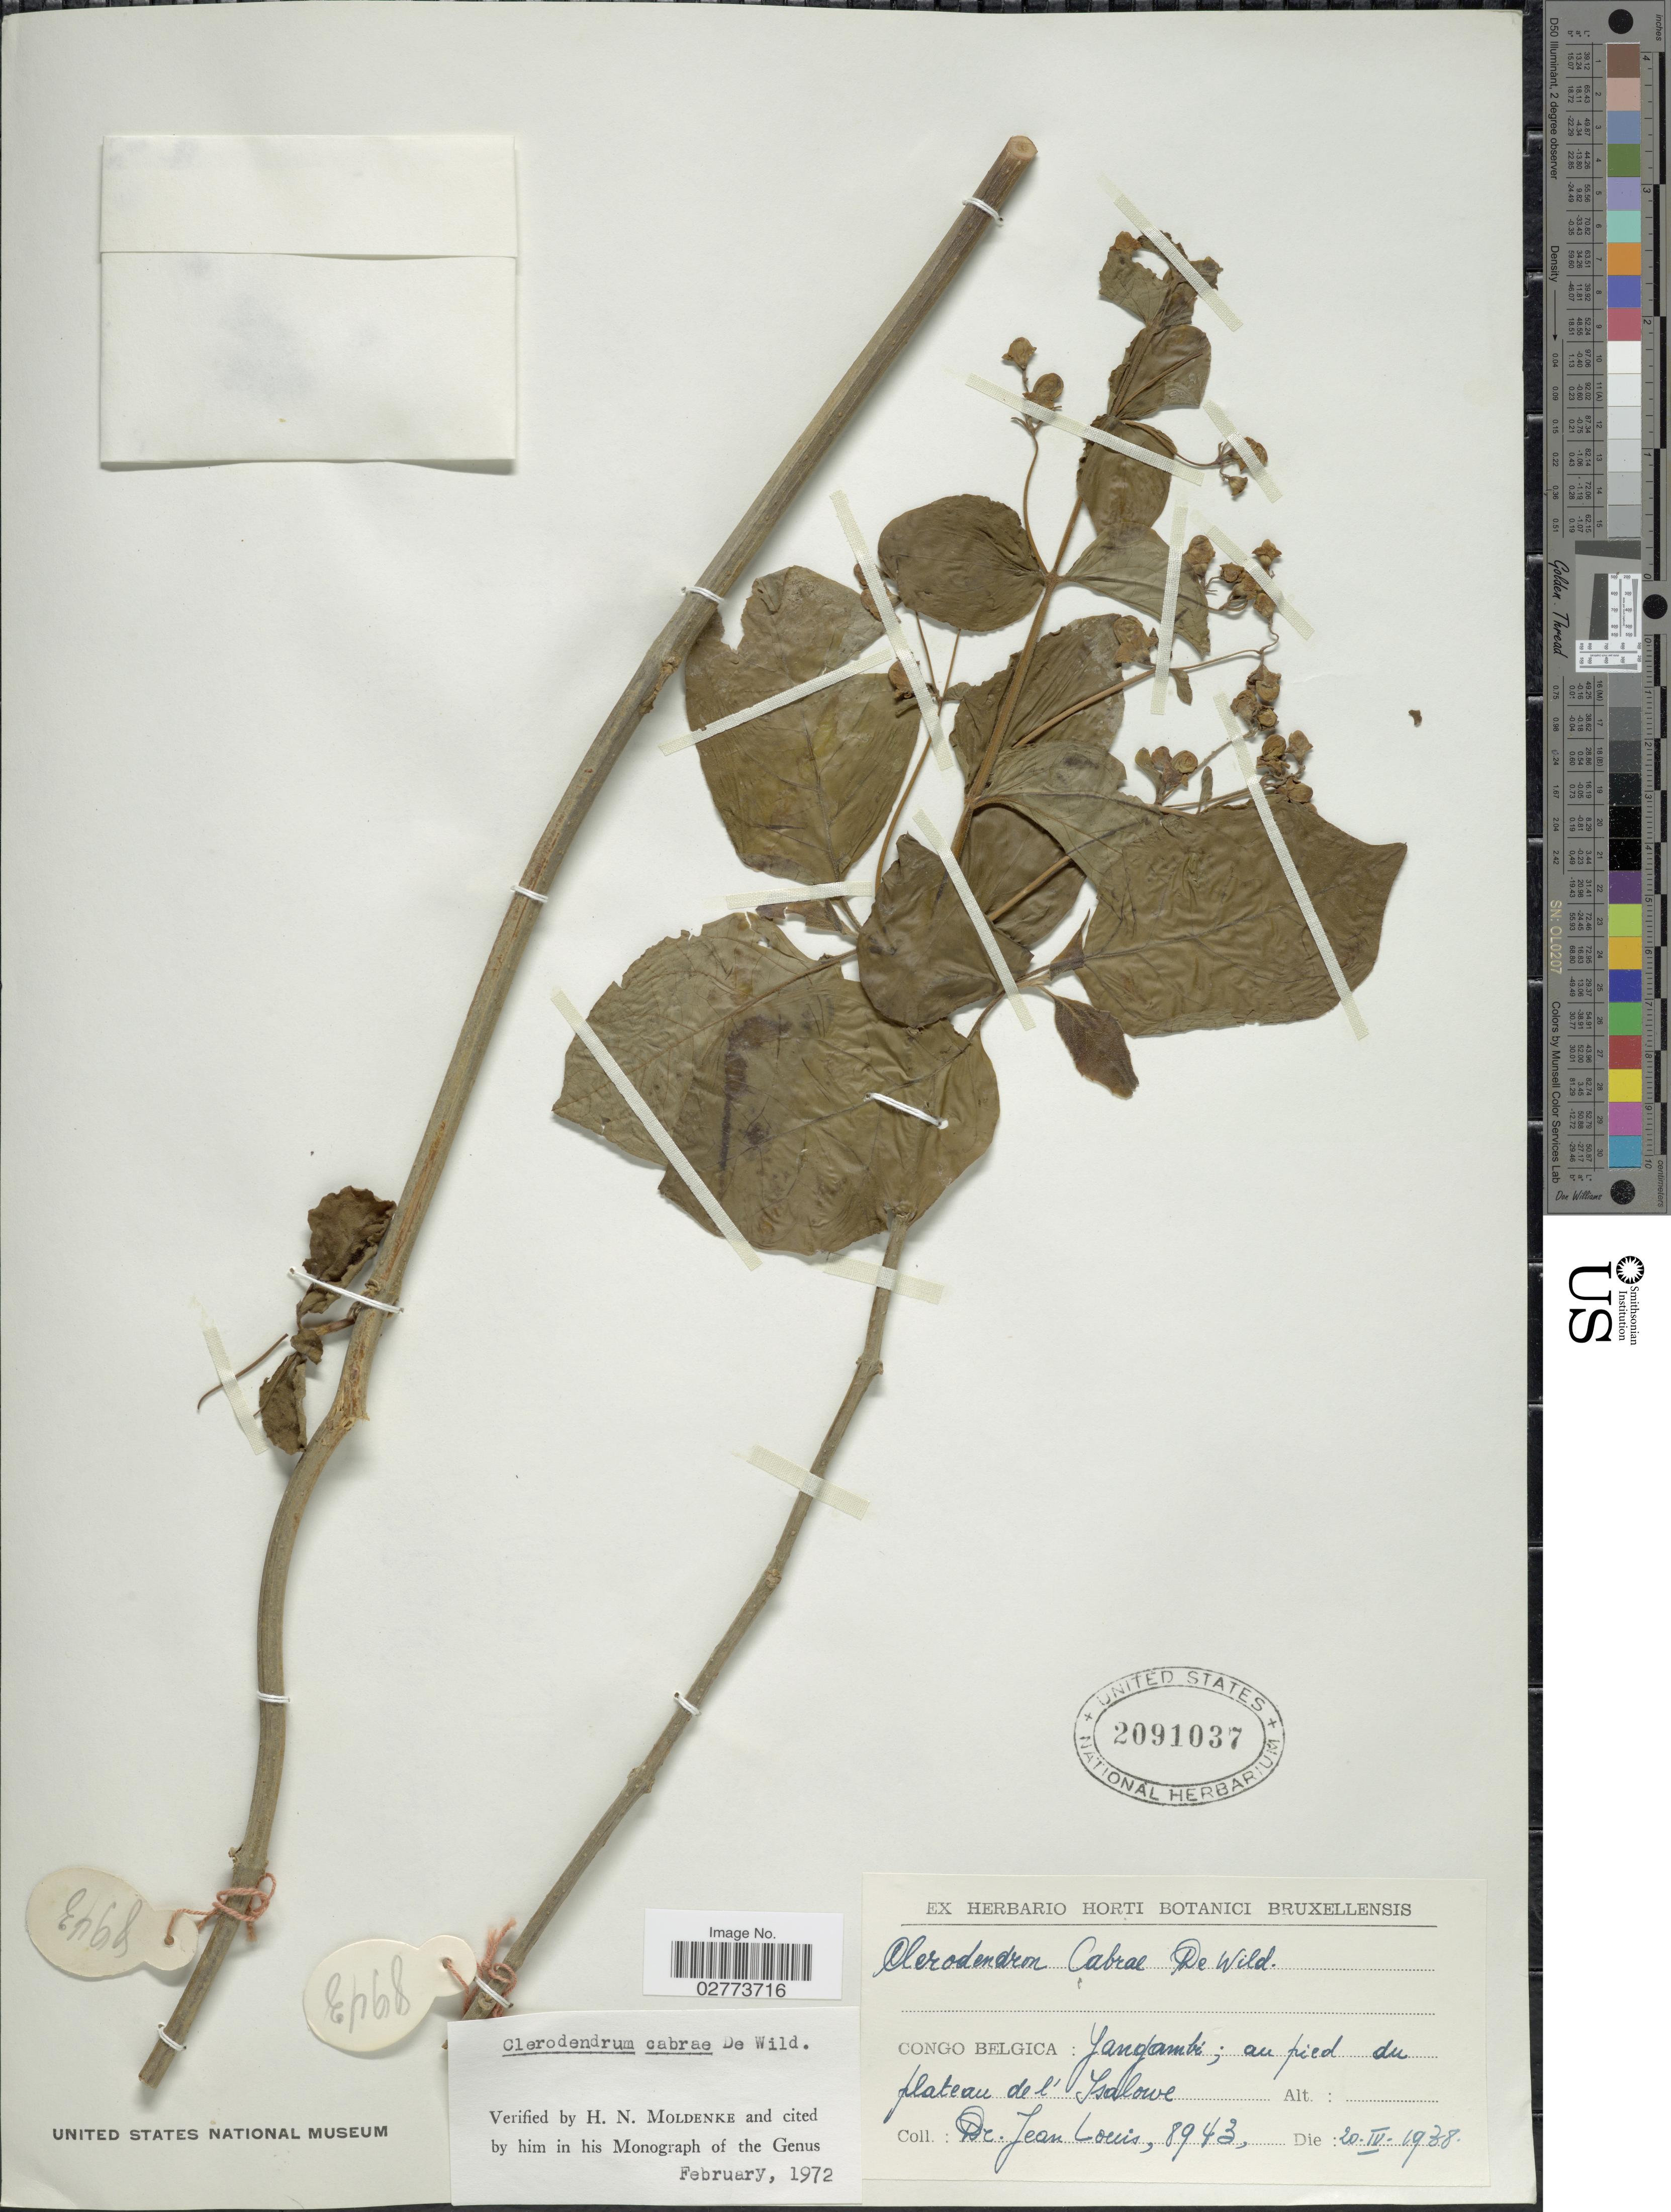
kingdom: Plantae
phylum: Tracheophyta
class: Magnoliopsida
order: Lamiales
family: Lamiaceae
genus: Clerodendrum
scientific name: Clerodendrum cabrae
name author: De Wild.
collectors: J. Louis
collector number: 8943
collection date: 1938-04-20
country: Congo, Democratic Republic of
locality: Congo Belgica: Yangambi; au pied du plateau de l'Isalowe.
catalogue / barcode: US 2091037